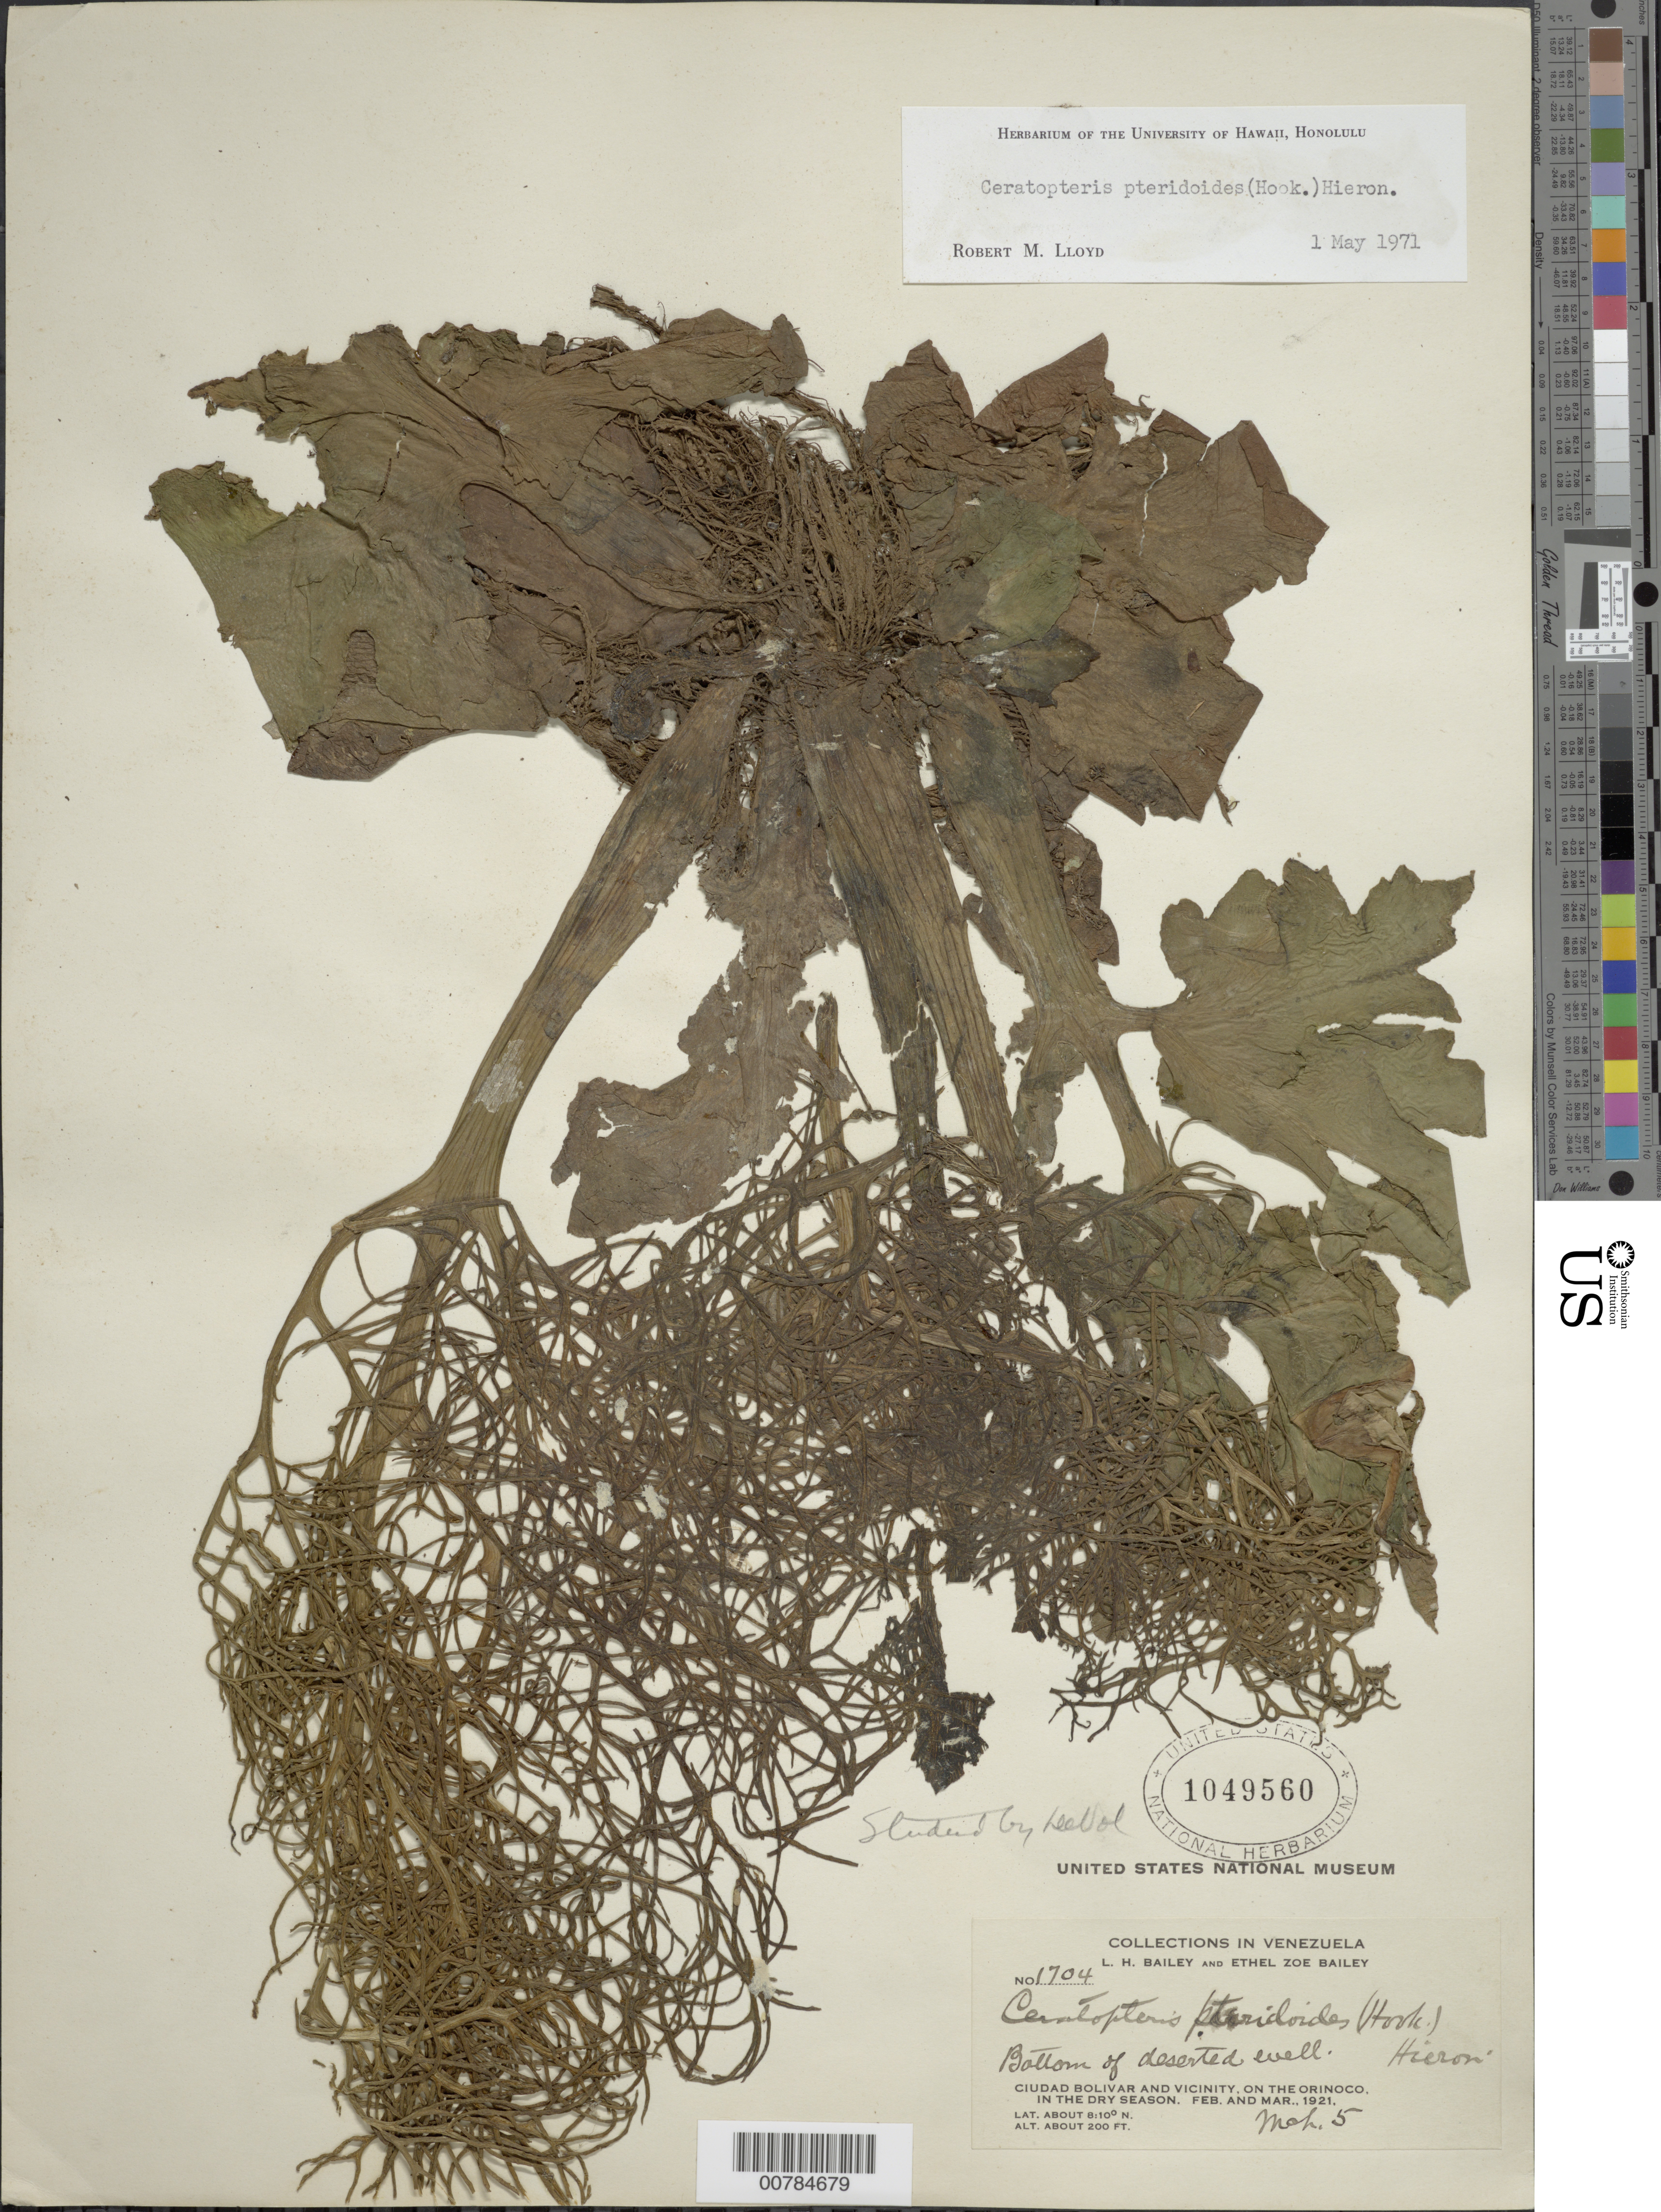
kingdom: Plantae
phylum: Tracheophyta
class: Polypodiopsida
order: Polypodiales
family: Pteridaceae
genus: Ceratopteris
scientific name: Ceratopteris pteridioides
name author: (Hook.) Hieron.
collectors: L. H. Bailey & E. Z. Bailey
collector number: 1704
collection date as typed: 5 March 1921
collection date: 1921-03-05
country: Venezuela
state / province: Bolívar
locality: Ciudad Bolívar and vicinity, Orinoco R.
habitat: Bottom of deserted well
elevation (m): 61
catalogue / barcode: US 1049560